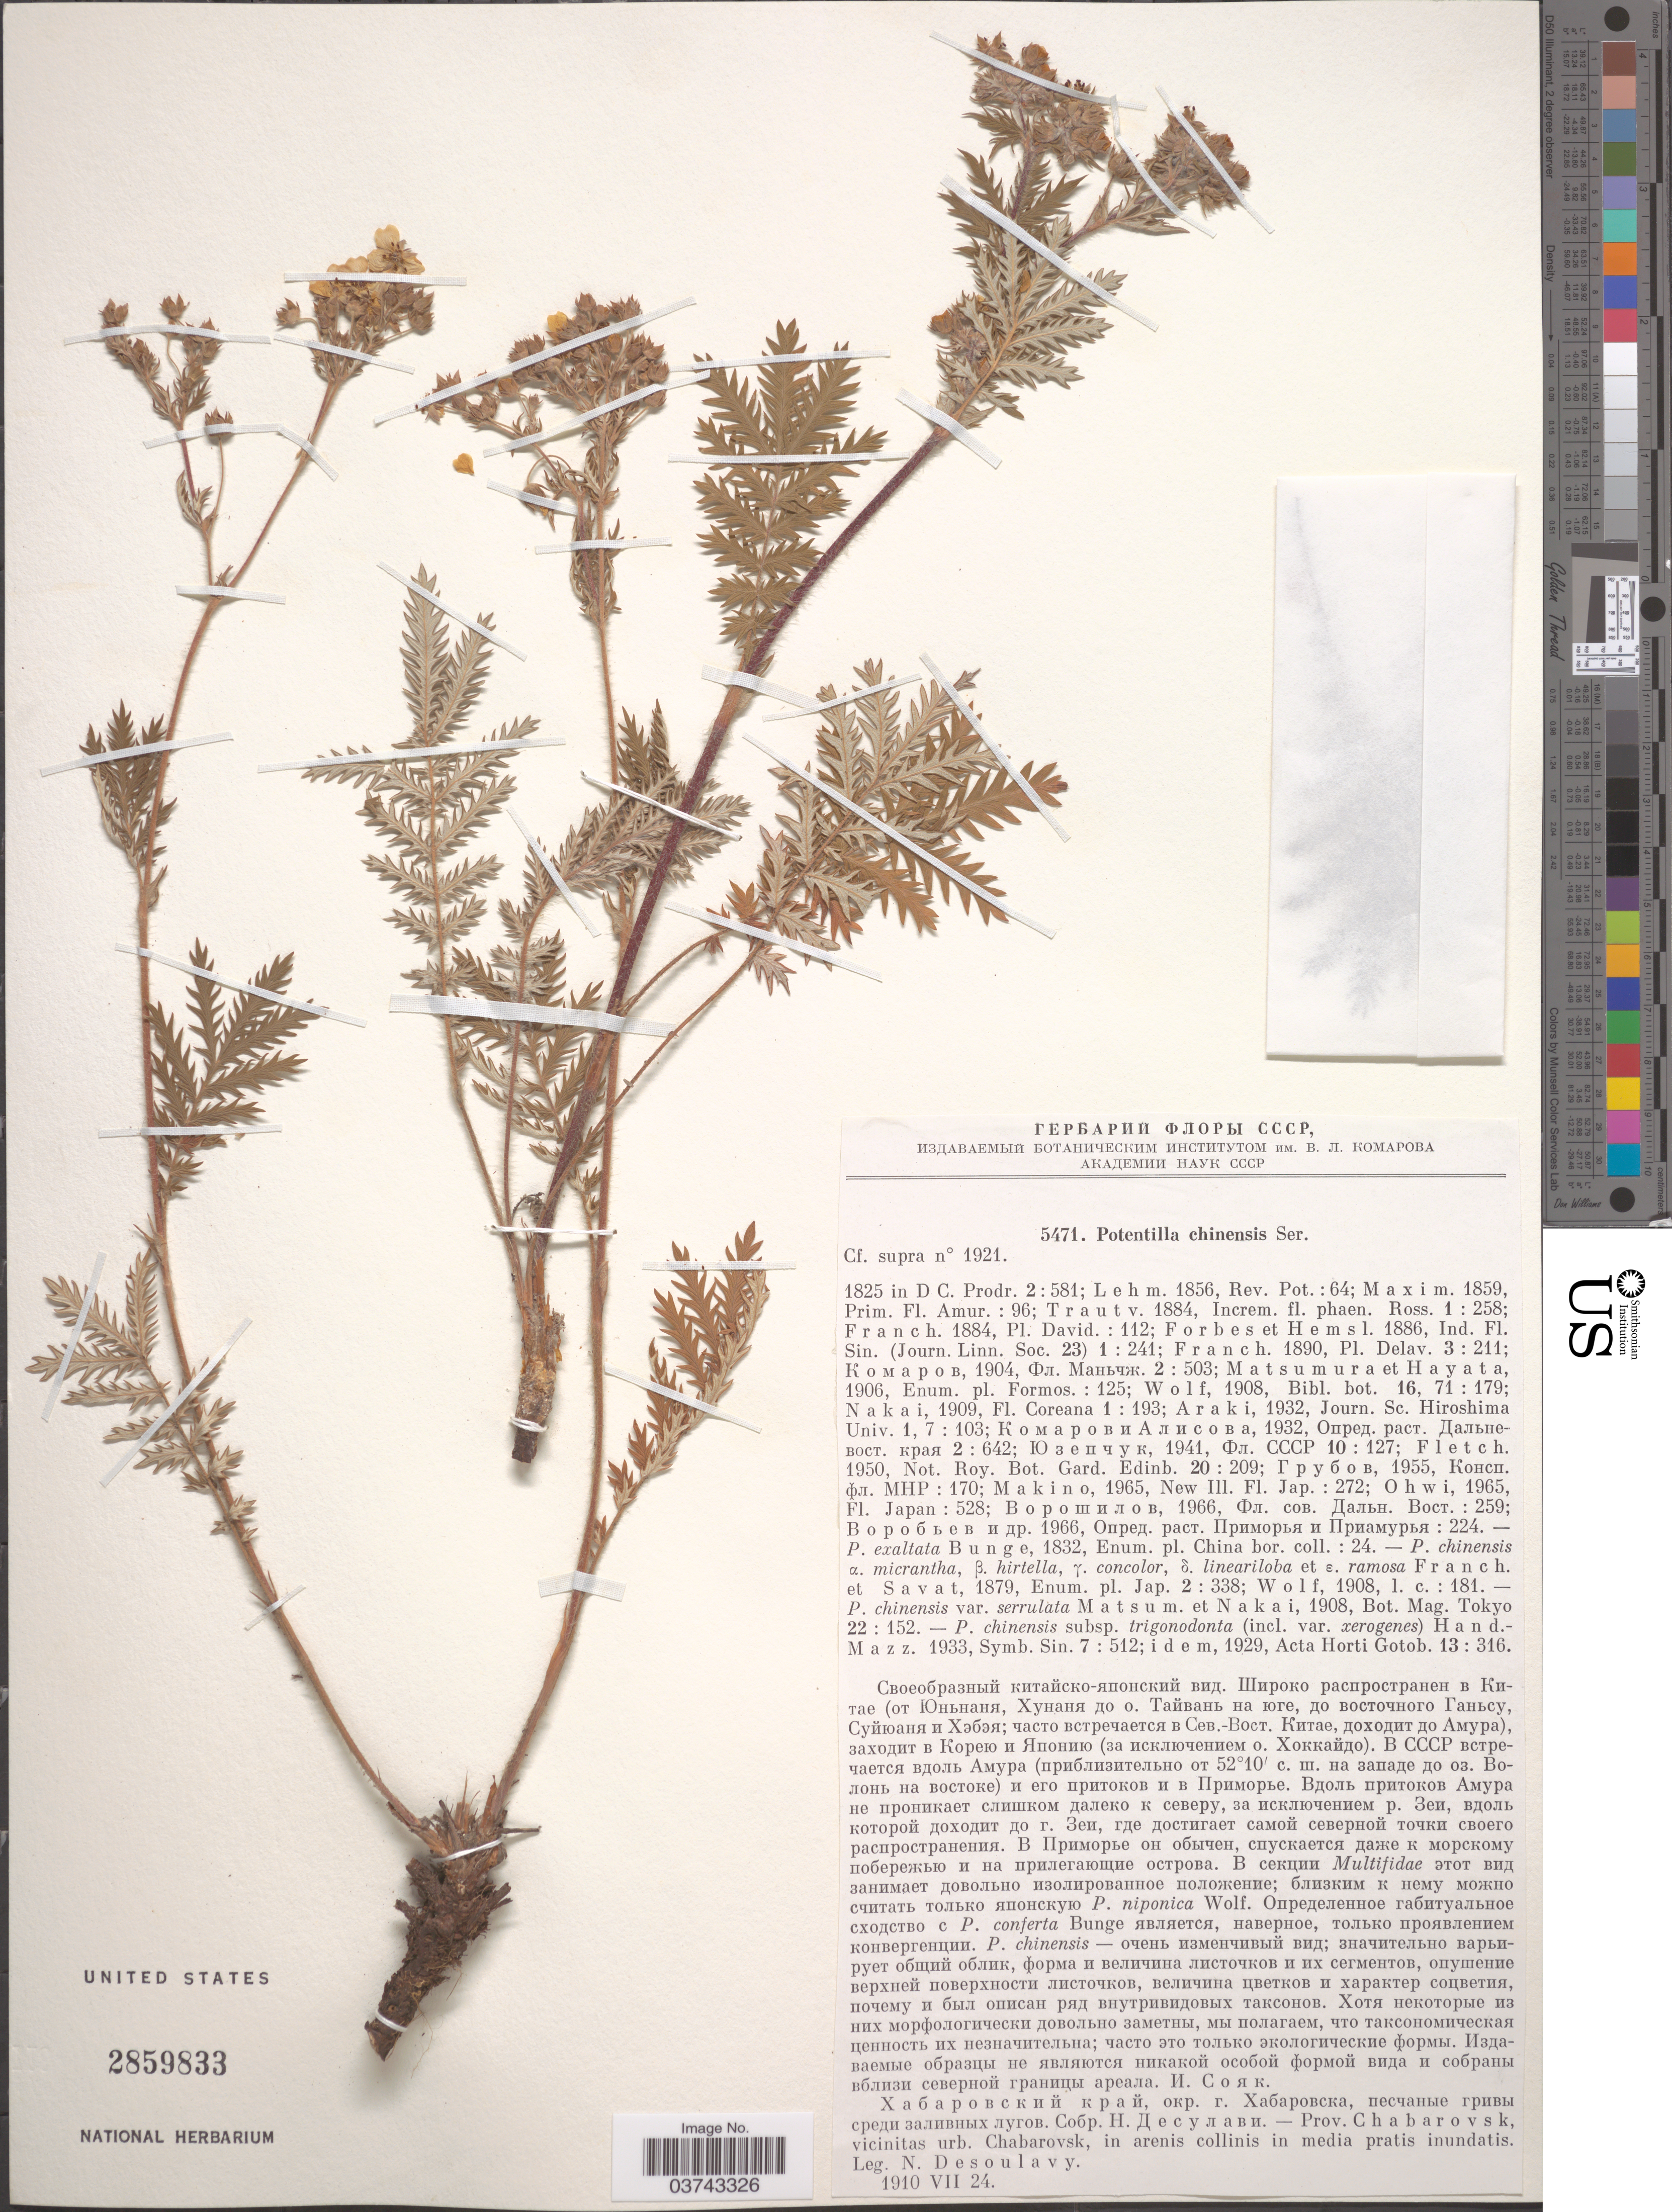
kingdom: Plantae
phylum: Tracheophyta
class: Magnoliopsida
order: Rosales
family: Rosaceae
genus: Potentilla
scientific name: Potentilla chinensis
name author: Ser.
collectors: N. Desoulavy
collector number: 5471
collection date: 1910-07-24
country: Russian Federation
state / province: Khabarovsk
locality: Prov. Chabarovsk, vicinitas urb. Chabarovsk.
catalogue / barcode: US 2859833